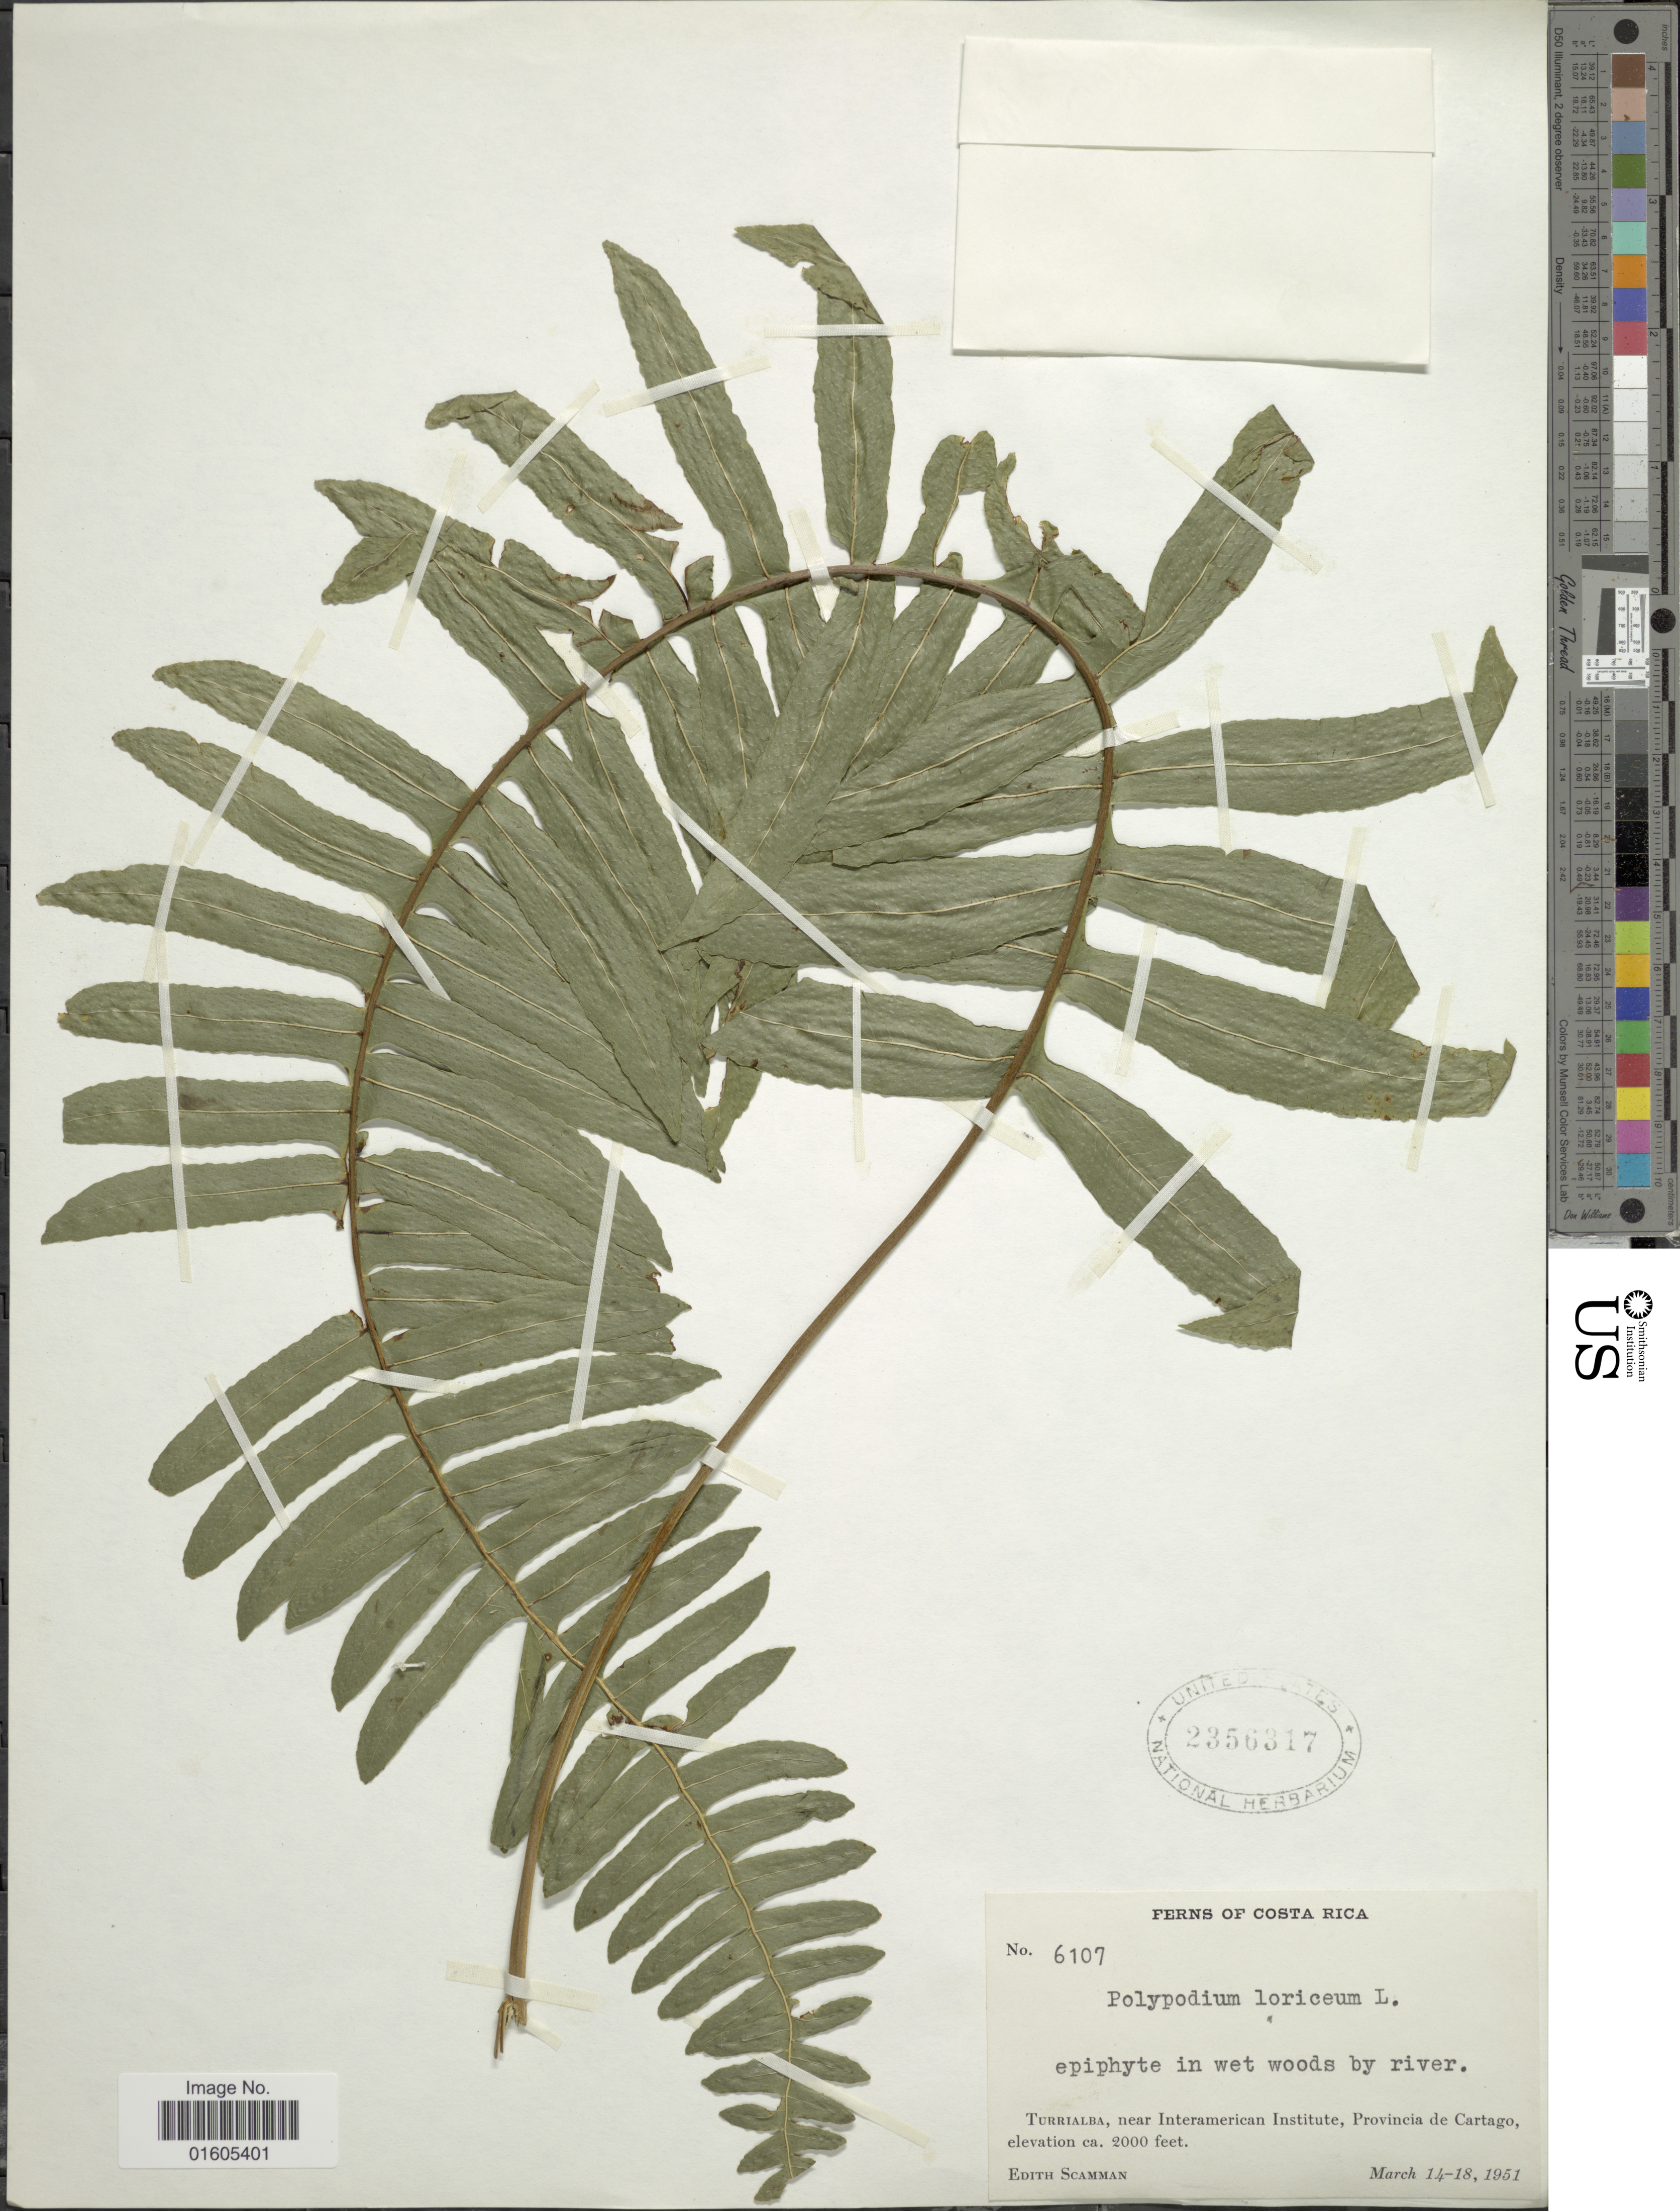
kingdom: Plantae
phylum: Tracheophyta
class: Polypodiopsida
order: Polypodiales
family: Polypodiaceae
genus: Serpocaulon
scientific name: Serpocaulon maritimum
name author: (Hieron.) A.R. Sm.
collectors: E. Scamman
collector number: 6107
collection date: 1951-03-14/1951-03-18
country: Costa Rica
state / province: Cartago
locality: Turrialba, near Interamerican Institute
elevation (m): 610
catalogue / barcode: US 2356317